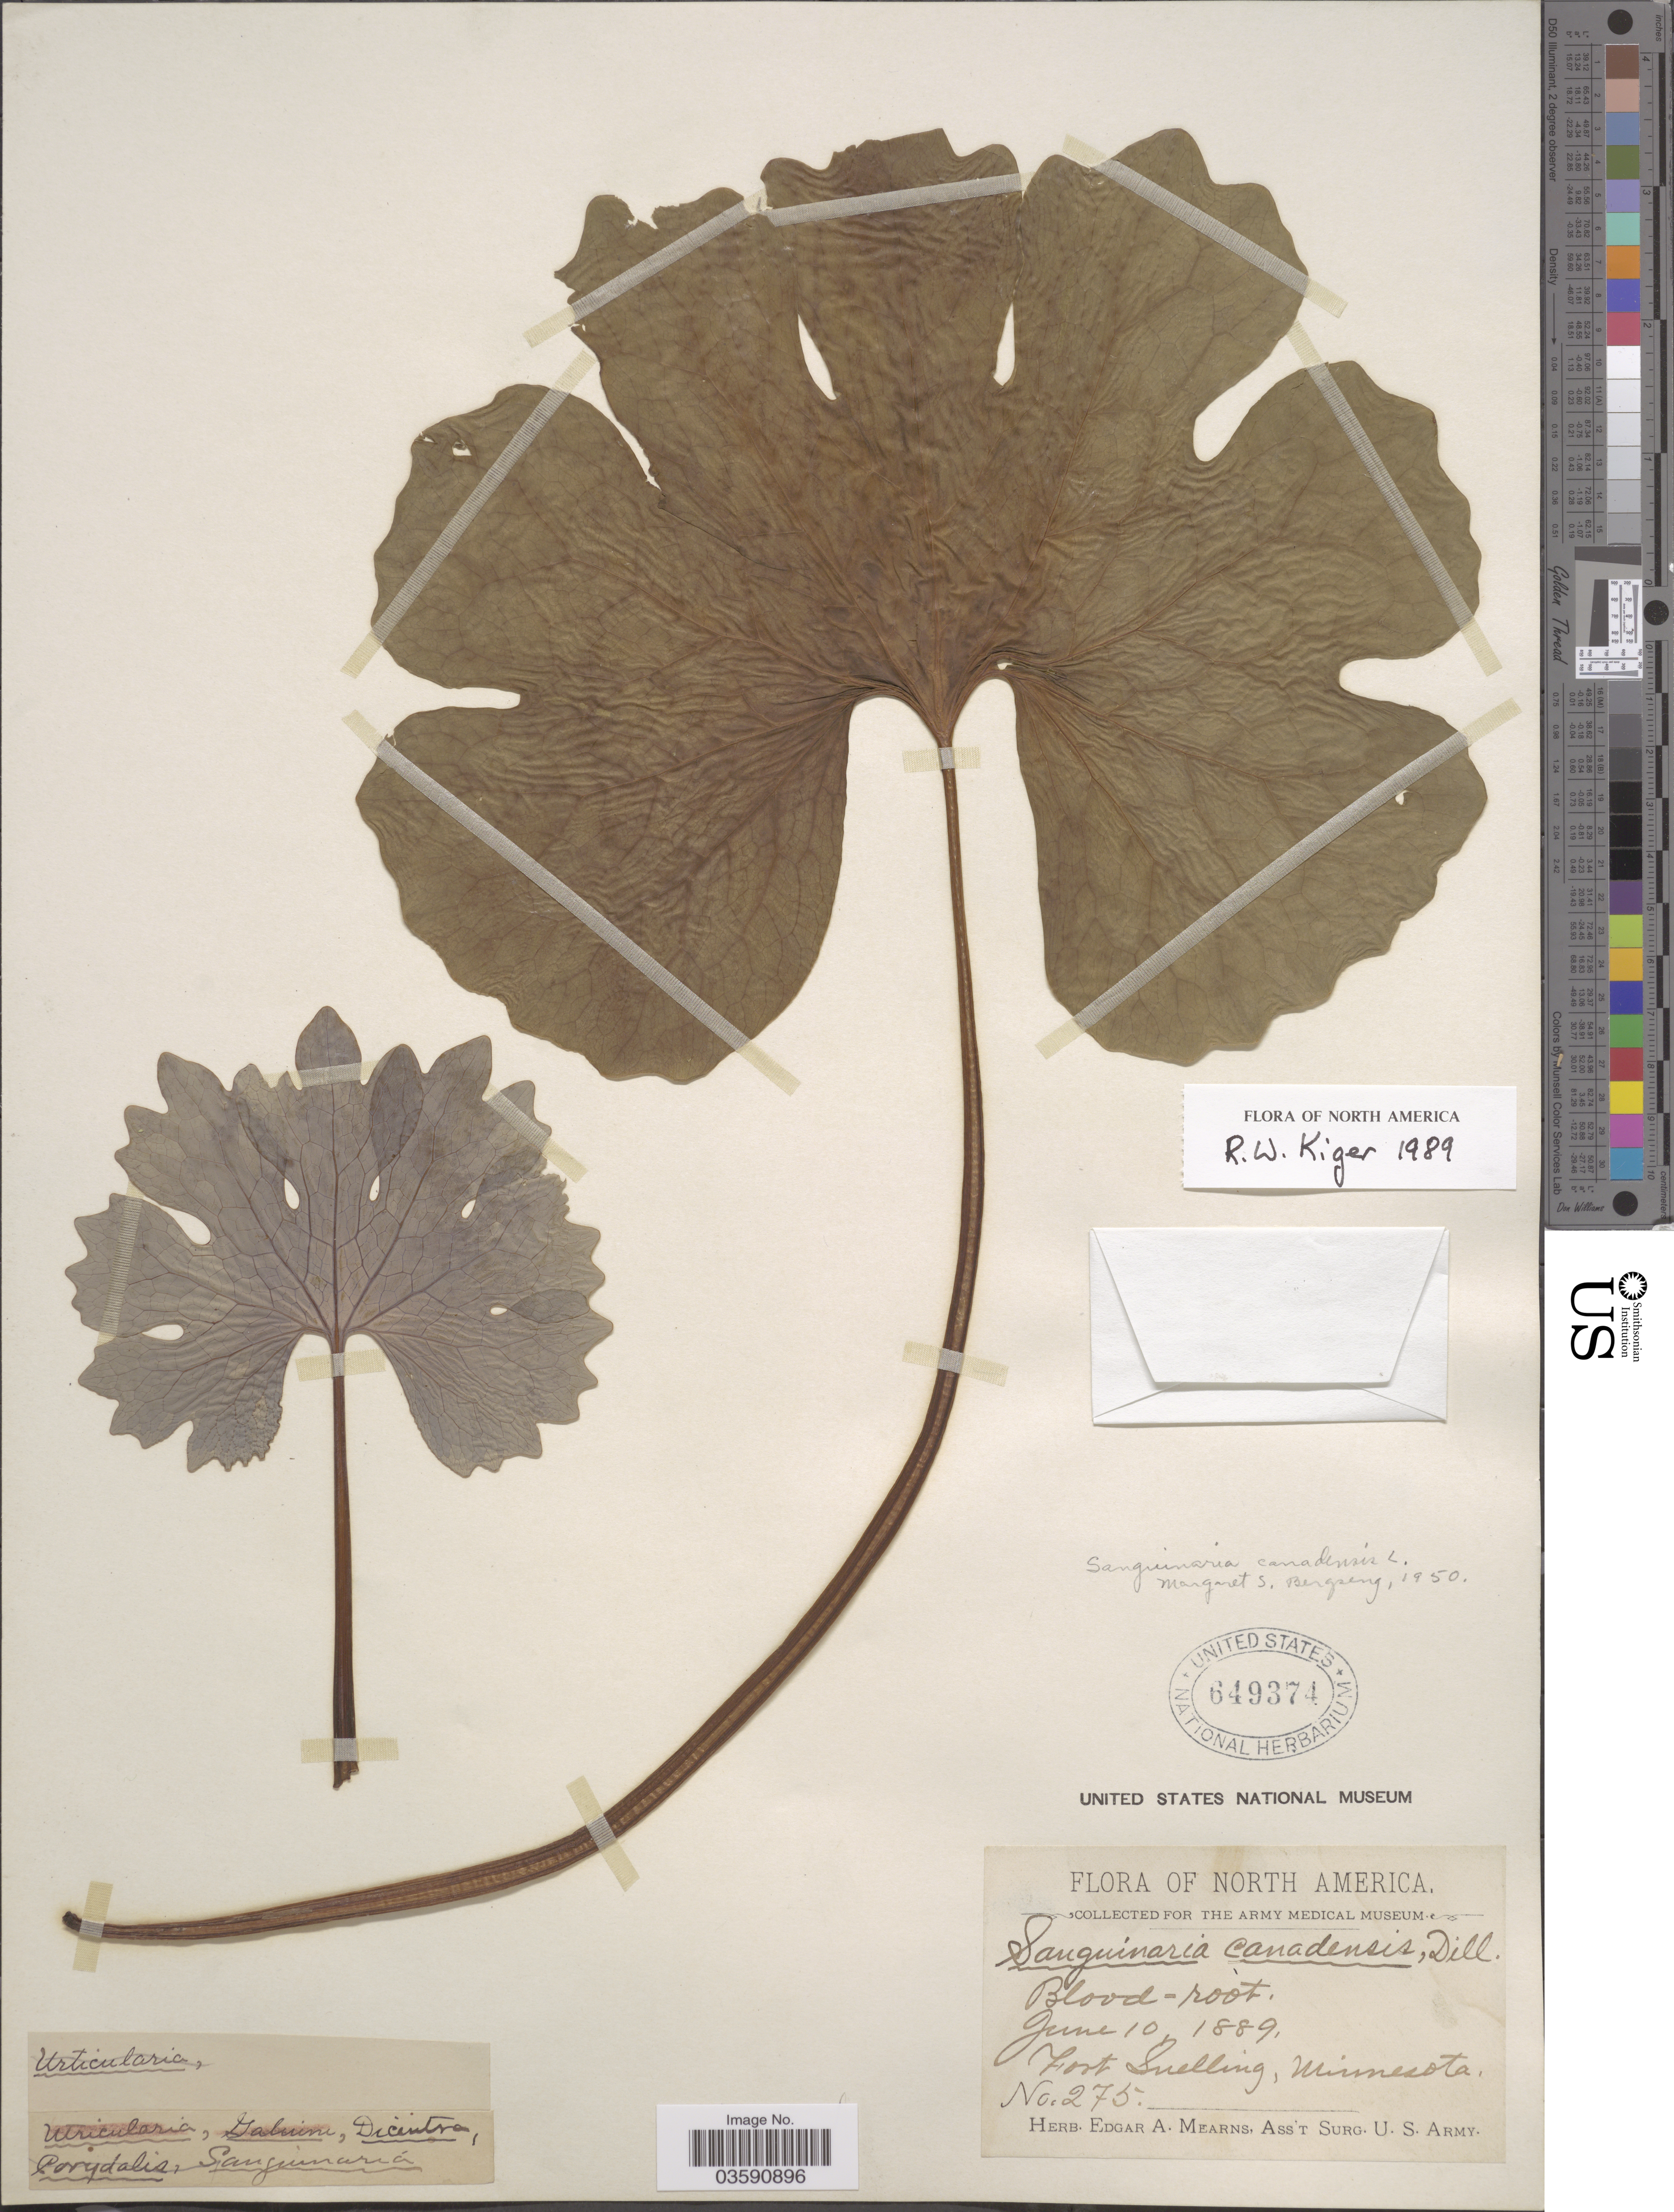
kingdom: Plantae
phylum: Tracheophyta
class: Magnoliopsida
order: Ranunculales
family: Papaveraceae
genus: Sanguinaria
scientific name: Sanguinaria canadensis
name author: L.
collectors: ex herb. Edgar A. Mearns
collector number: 275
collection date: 1889-06-10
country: United States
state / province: Minnesota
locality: Fort Snelling.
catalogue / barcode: US 649374